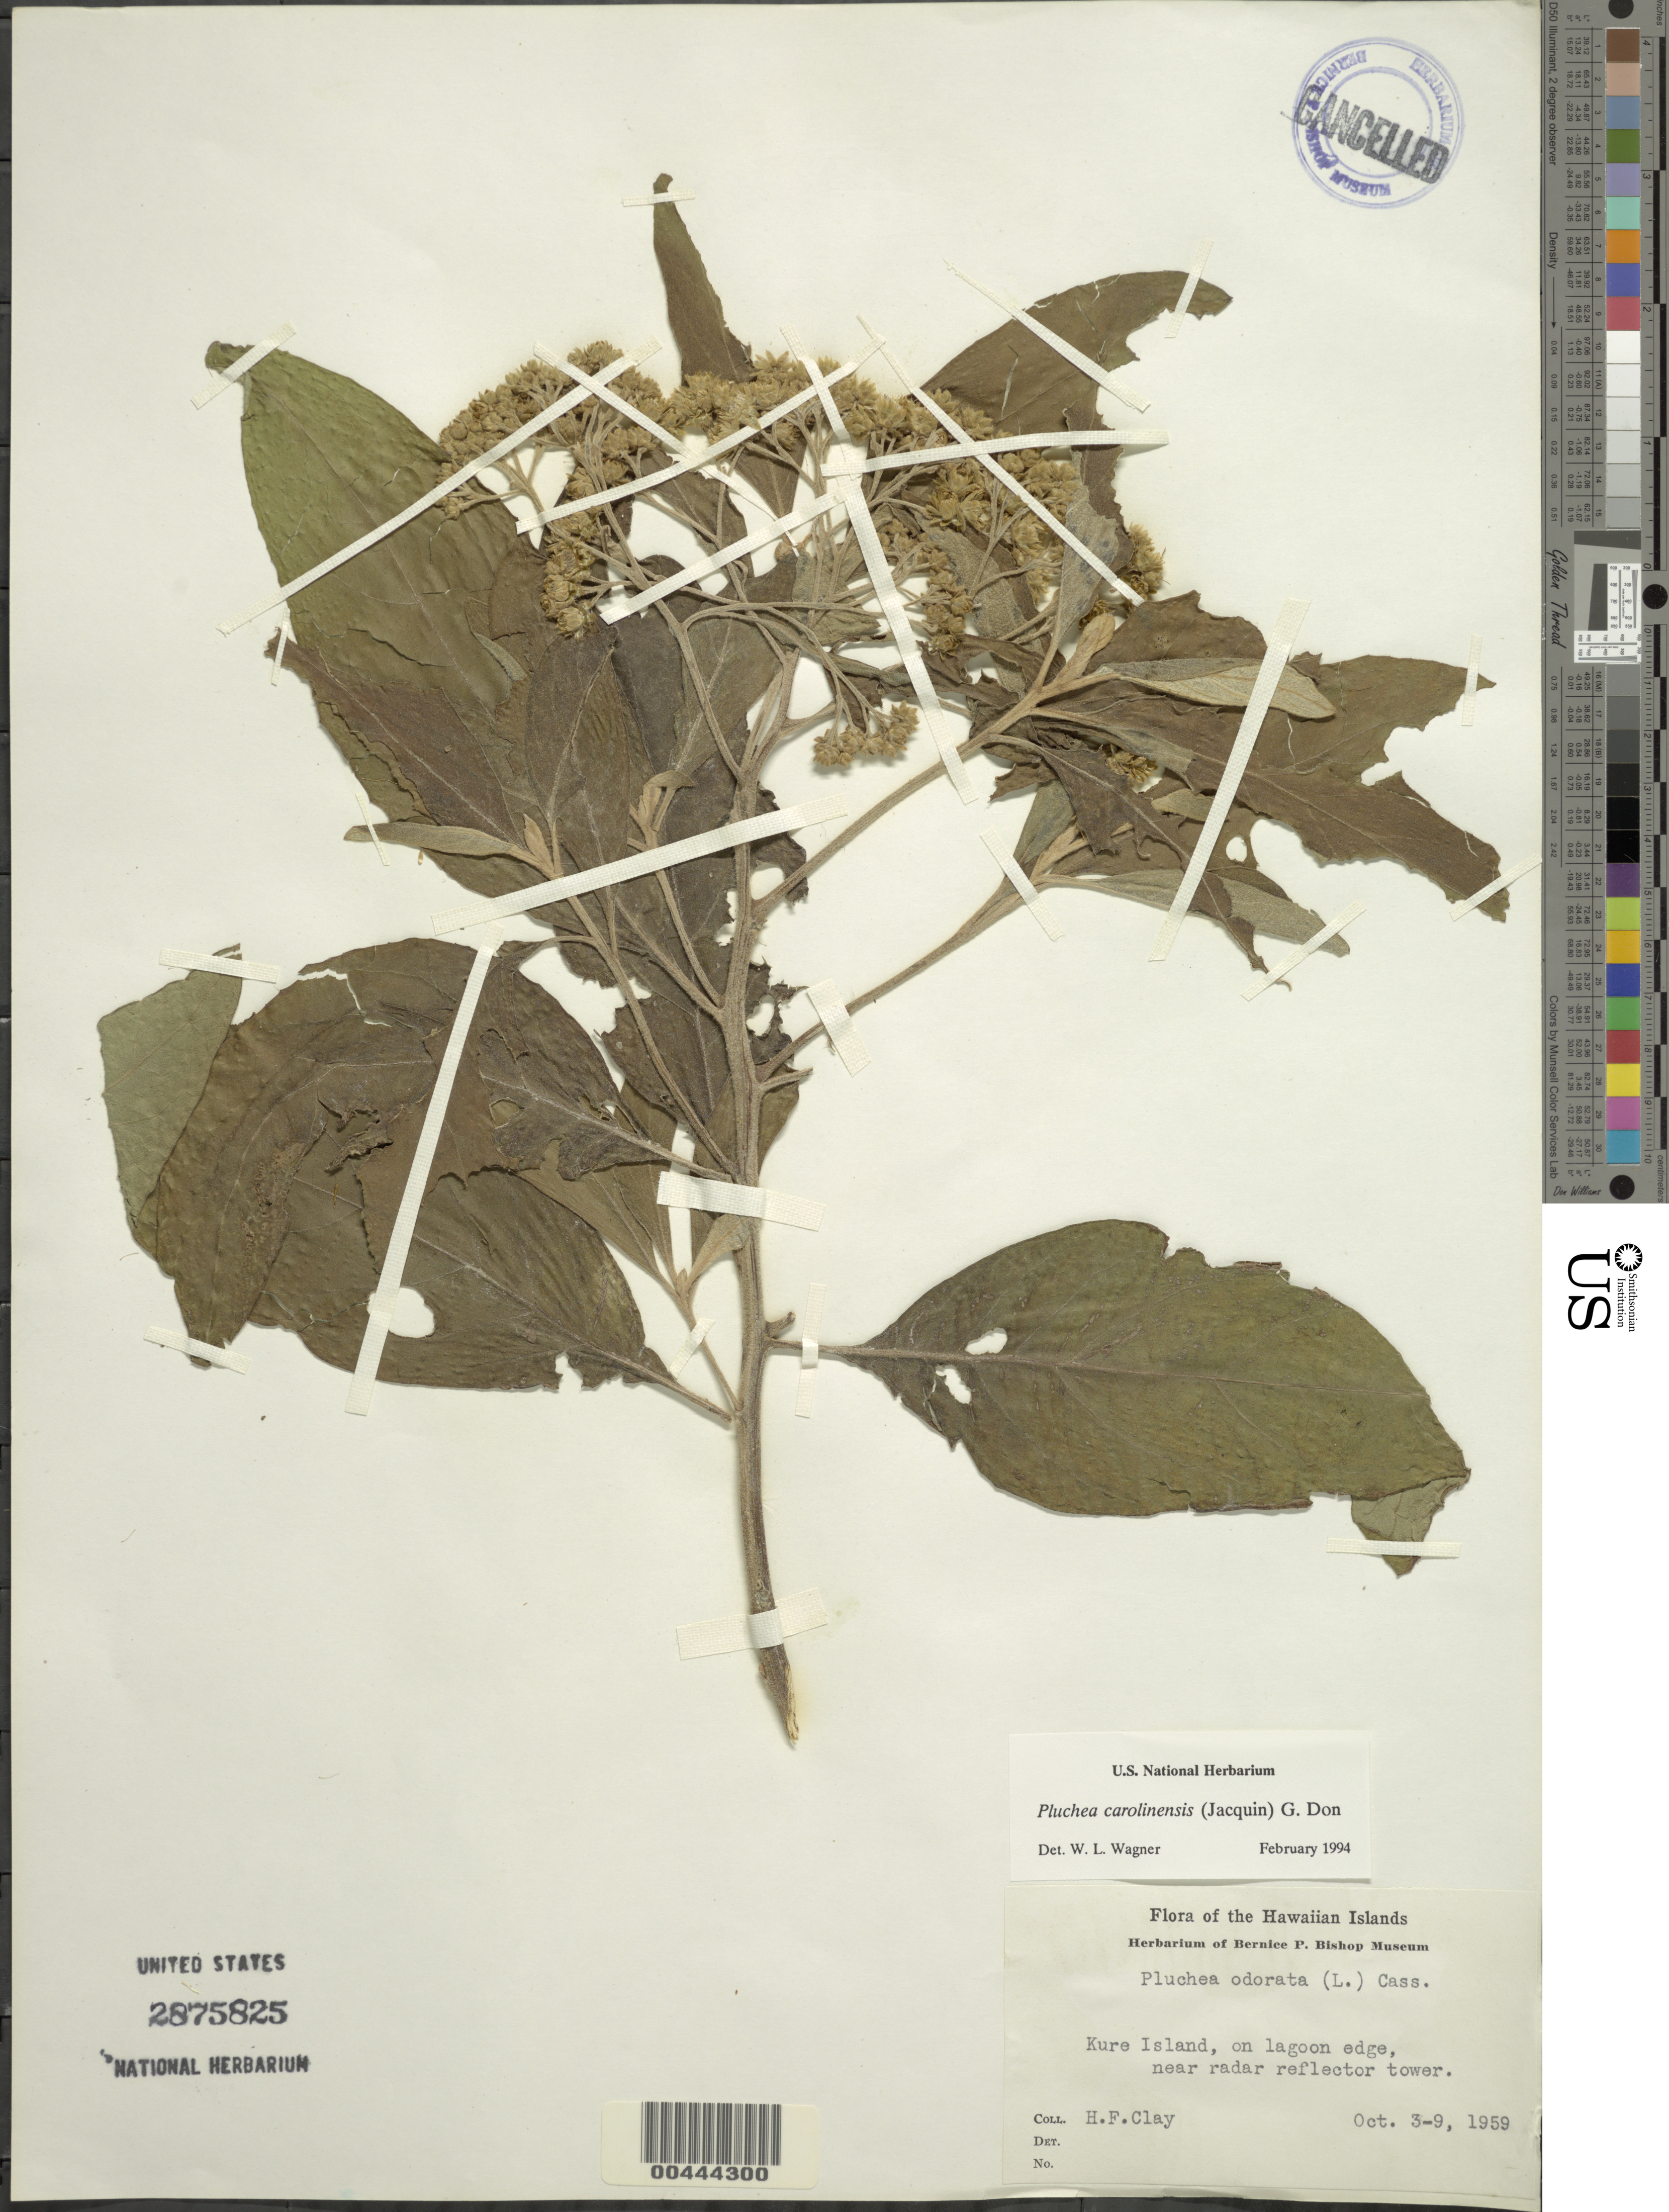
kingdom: Plantae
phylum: Tracheophyta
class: Magnoliopsida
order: Asterales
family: Asteraceae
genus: Pluchea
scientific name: Pluchea carolinensis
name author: (Jacq.) D. Don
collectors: H. Clay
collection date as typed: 3 Oct 1959 to 9 Oct 1959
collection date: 1959-10-03/1959-10-09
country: United States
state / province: Hawaii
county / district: Honolulu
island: Kure Atoll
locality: On lagoon edge, near radar reflector tower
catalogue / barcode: US 2875825